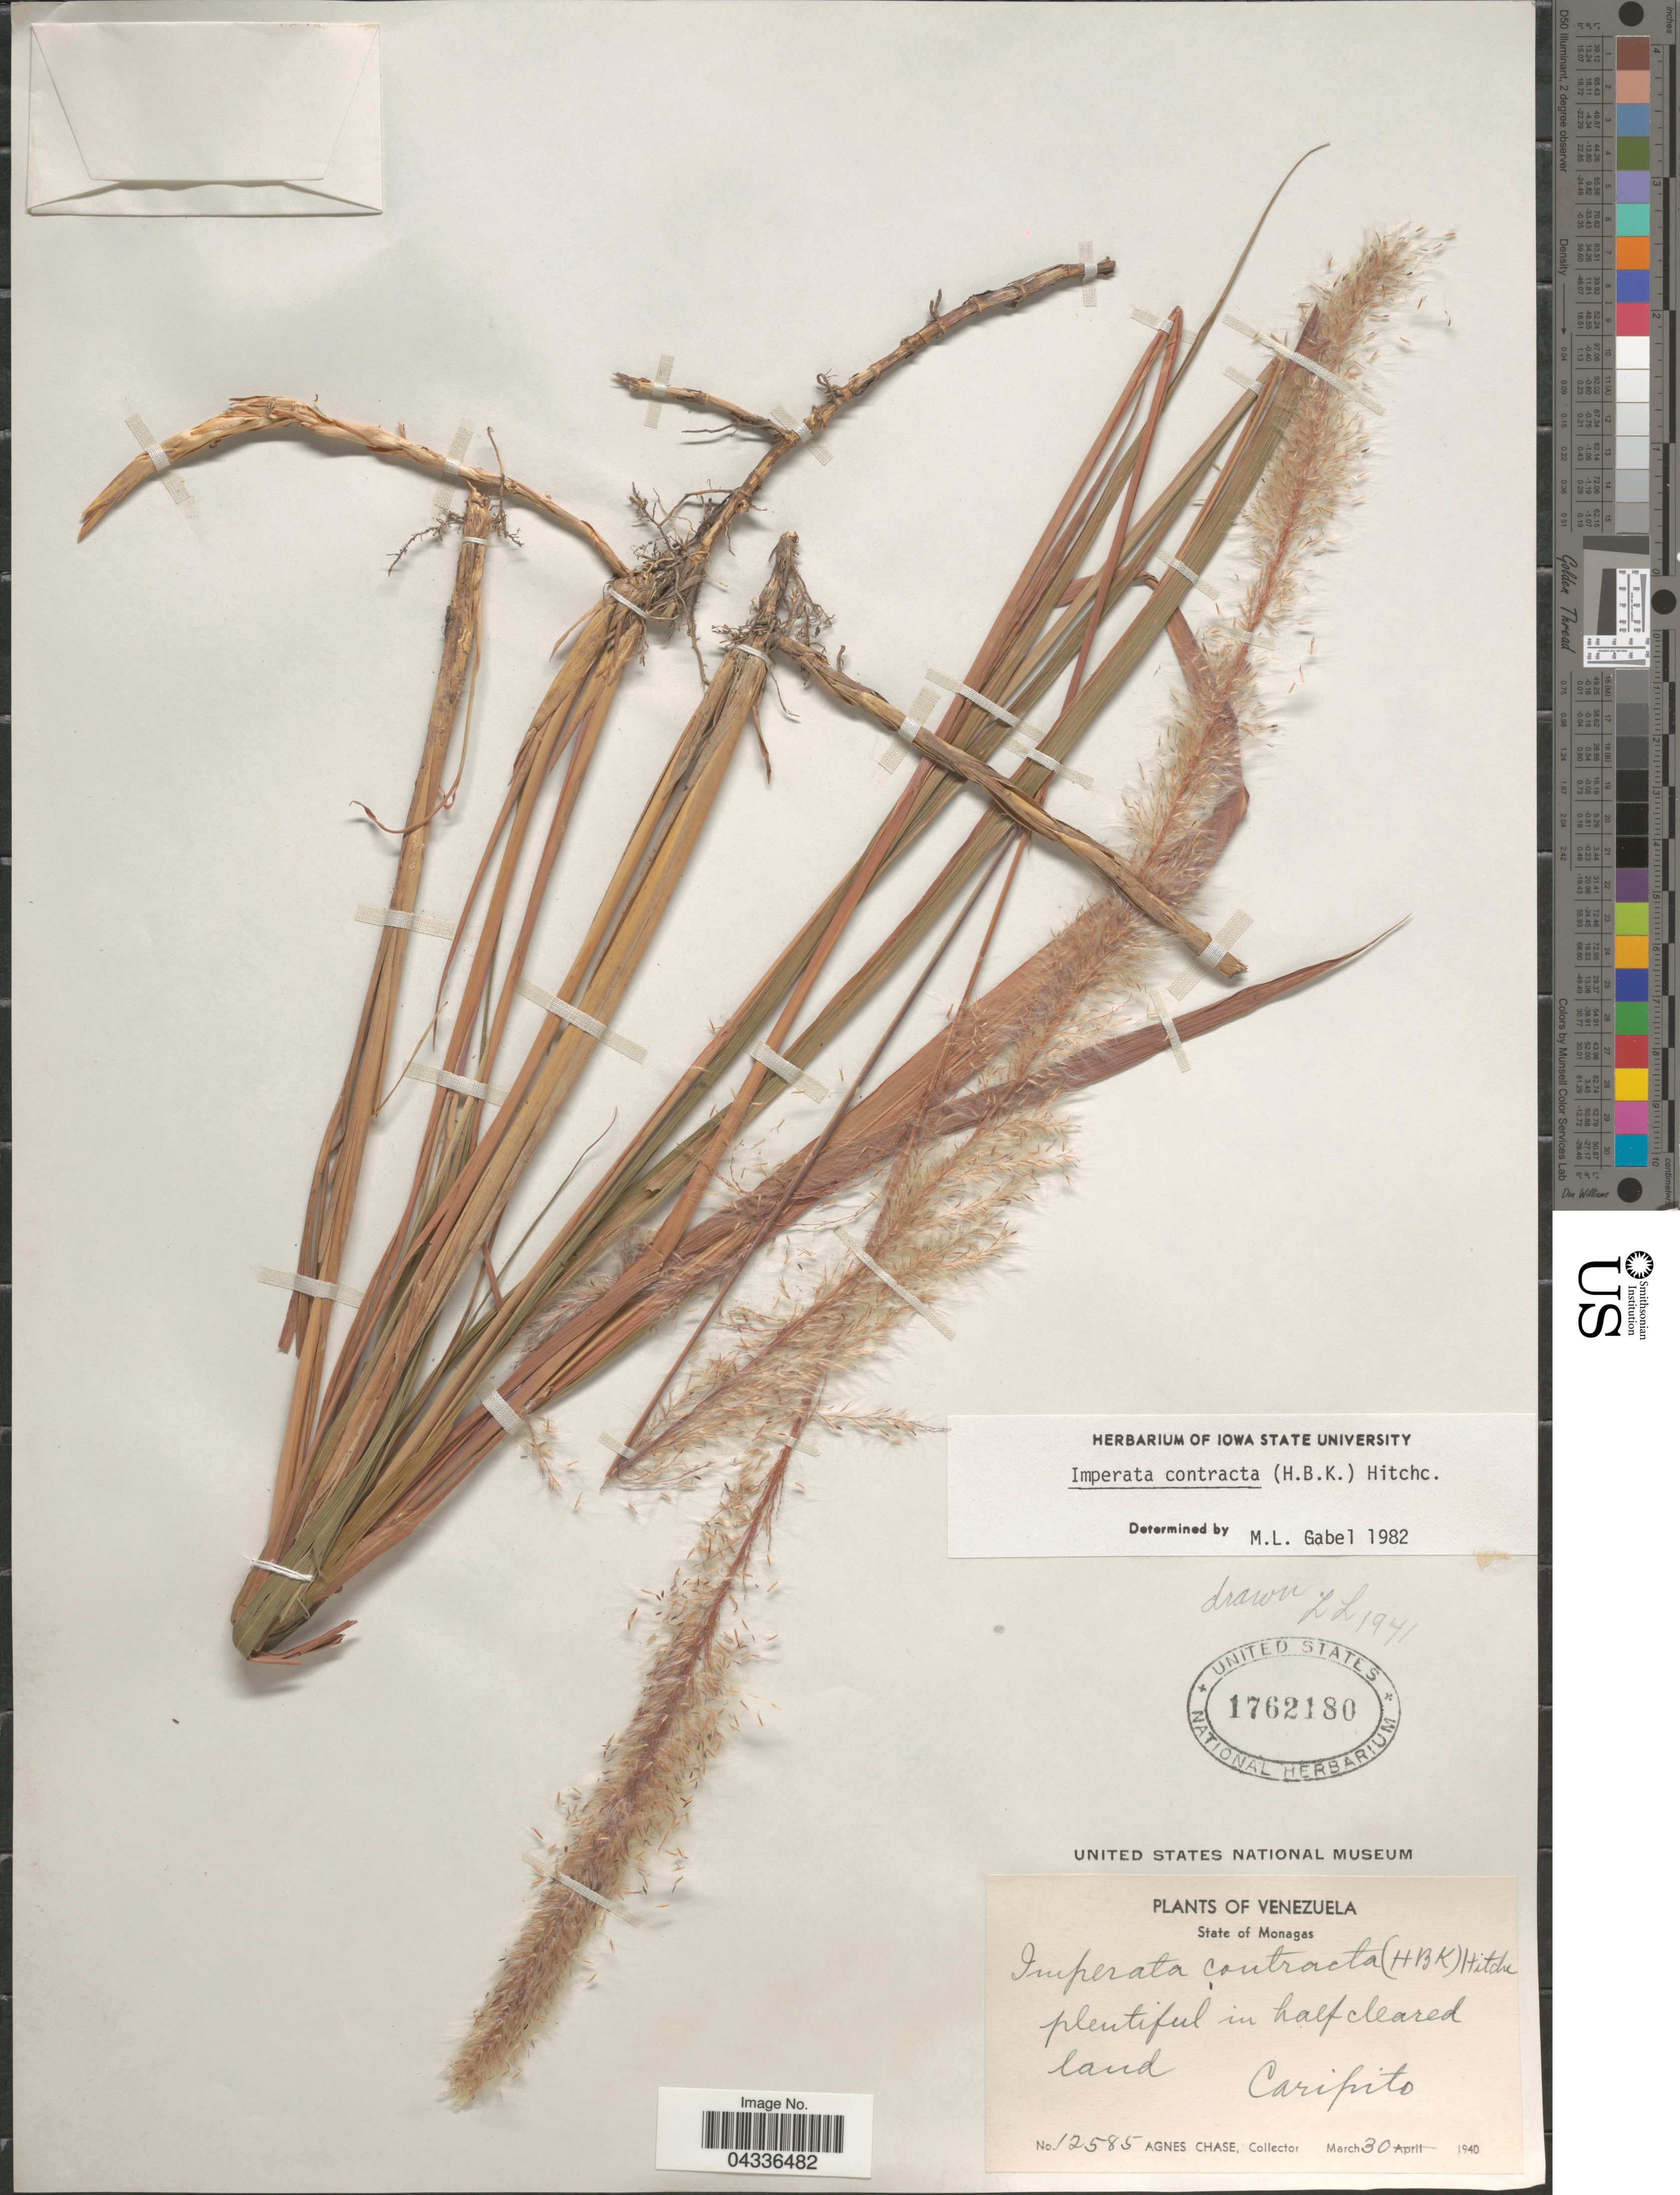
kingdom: Plantae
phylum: Tracheophyta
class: Liliopsida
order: Poales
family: Poaceae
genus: Imperata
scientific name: Imperata contracta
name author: (Kunth) Hitchc.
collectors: A. Chase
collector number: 12585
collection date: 1940-03-30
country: Venezuela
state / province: Monagas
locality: Plentiful in half cleared land. Caripito.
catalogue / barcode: US 1762180